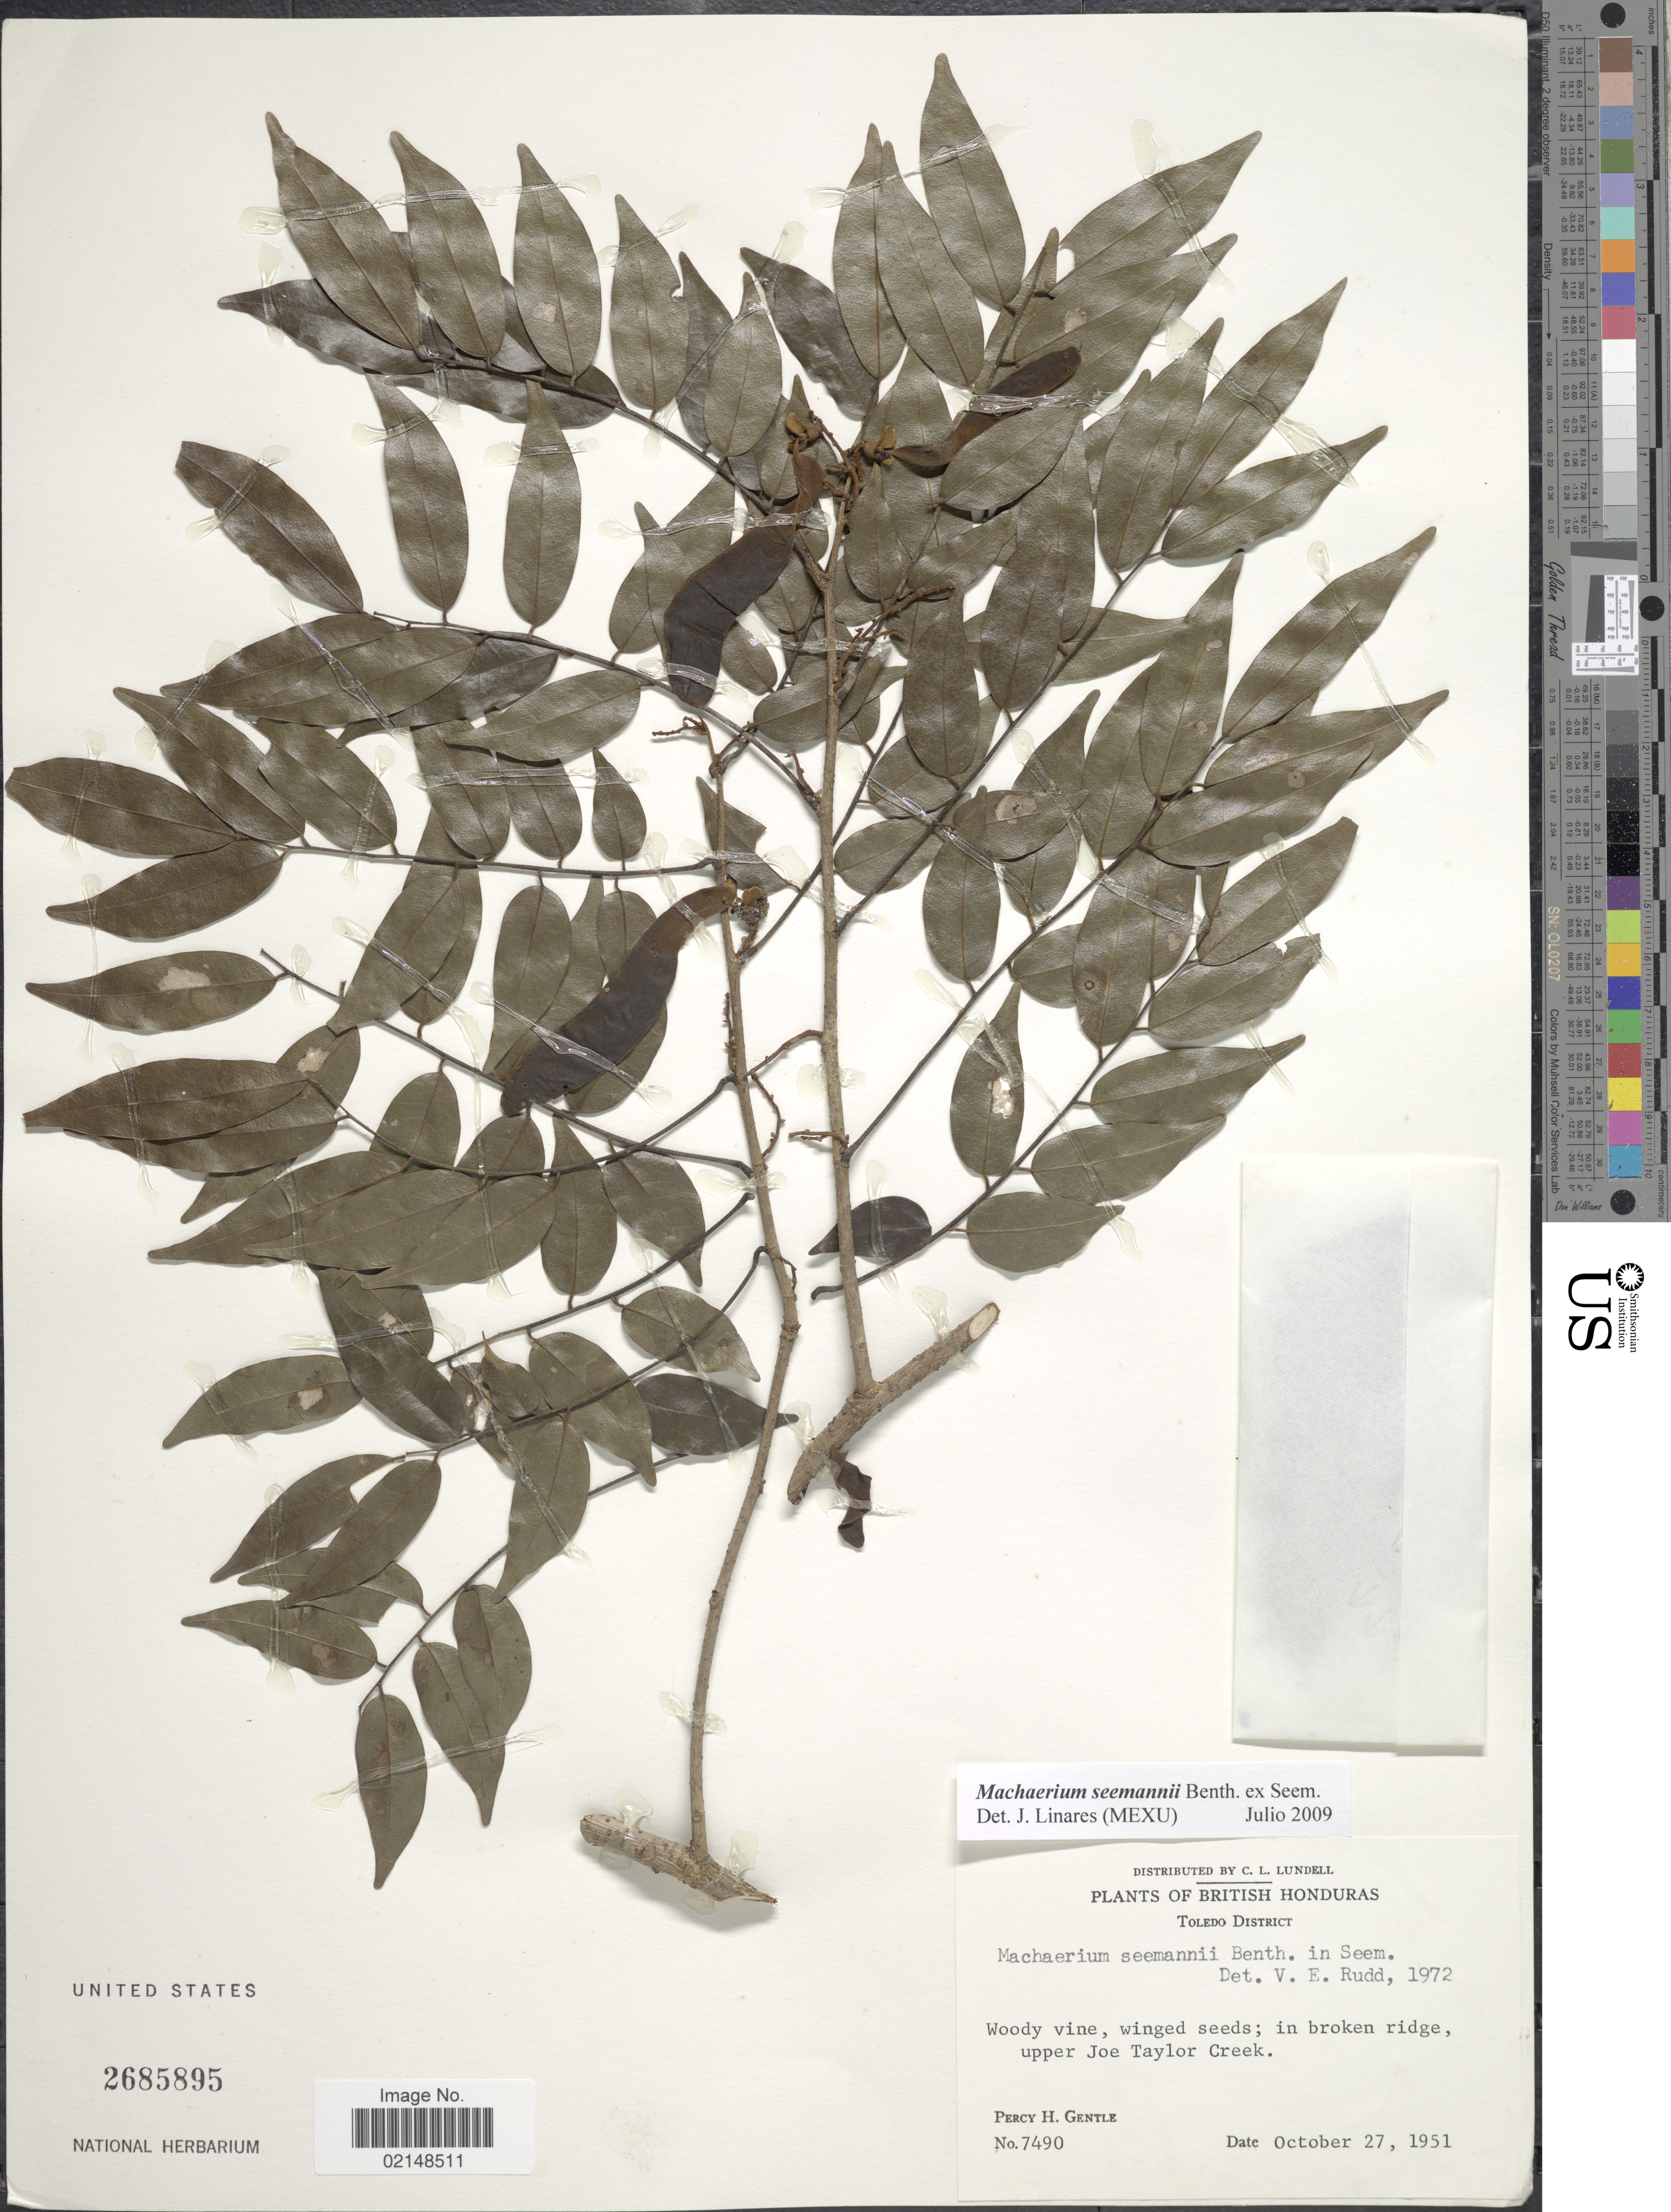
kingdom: Plantae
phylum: Tracheophyta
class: Magnoliopsida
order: Fabales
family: Fabaceae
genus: Machaerium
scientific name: Machaerium seemanni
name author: Benth. in Seem.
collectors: P. H. Gentle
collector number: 7490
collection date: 1951-10-27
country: Belize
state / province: Toledo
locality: British Honduras, Toledo District, Woody vine, winged seeds; in broken ridge, upper Joe Taylor Creek.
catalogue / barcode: US 2685895